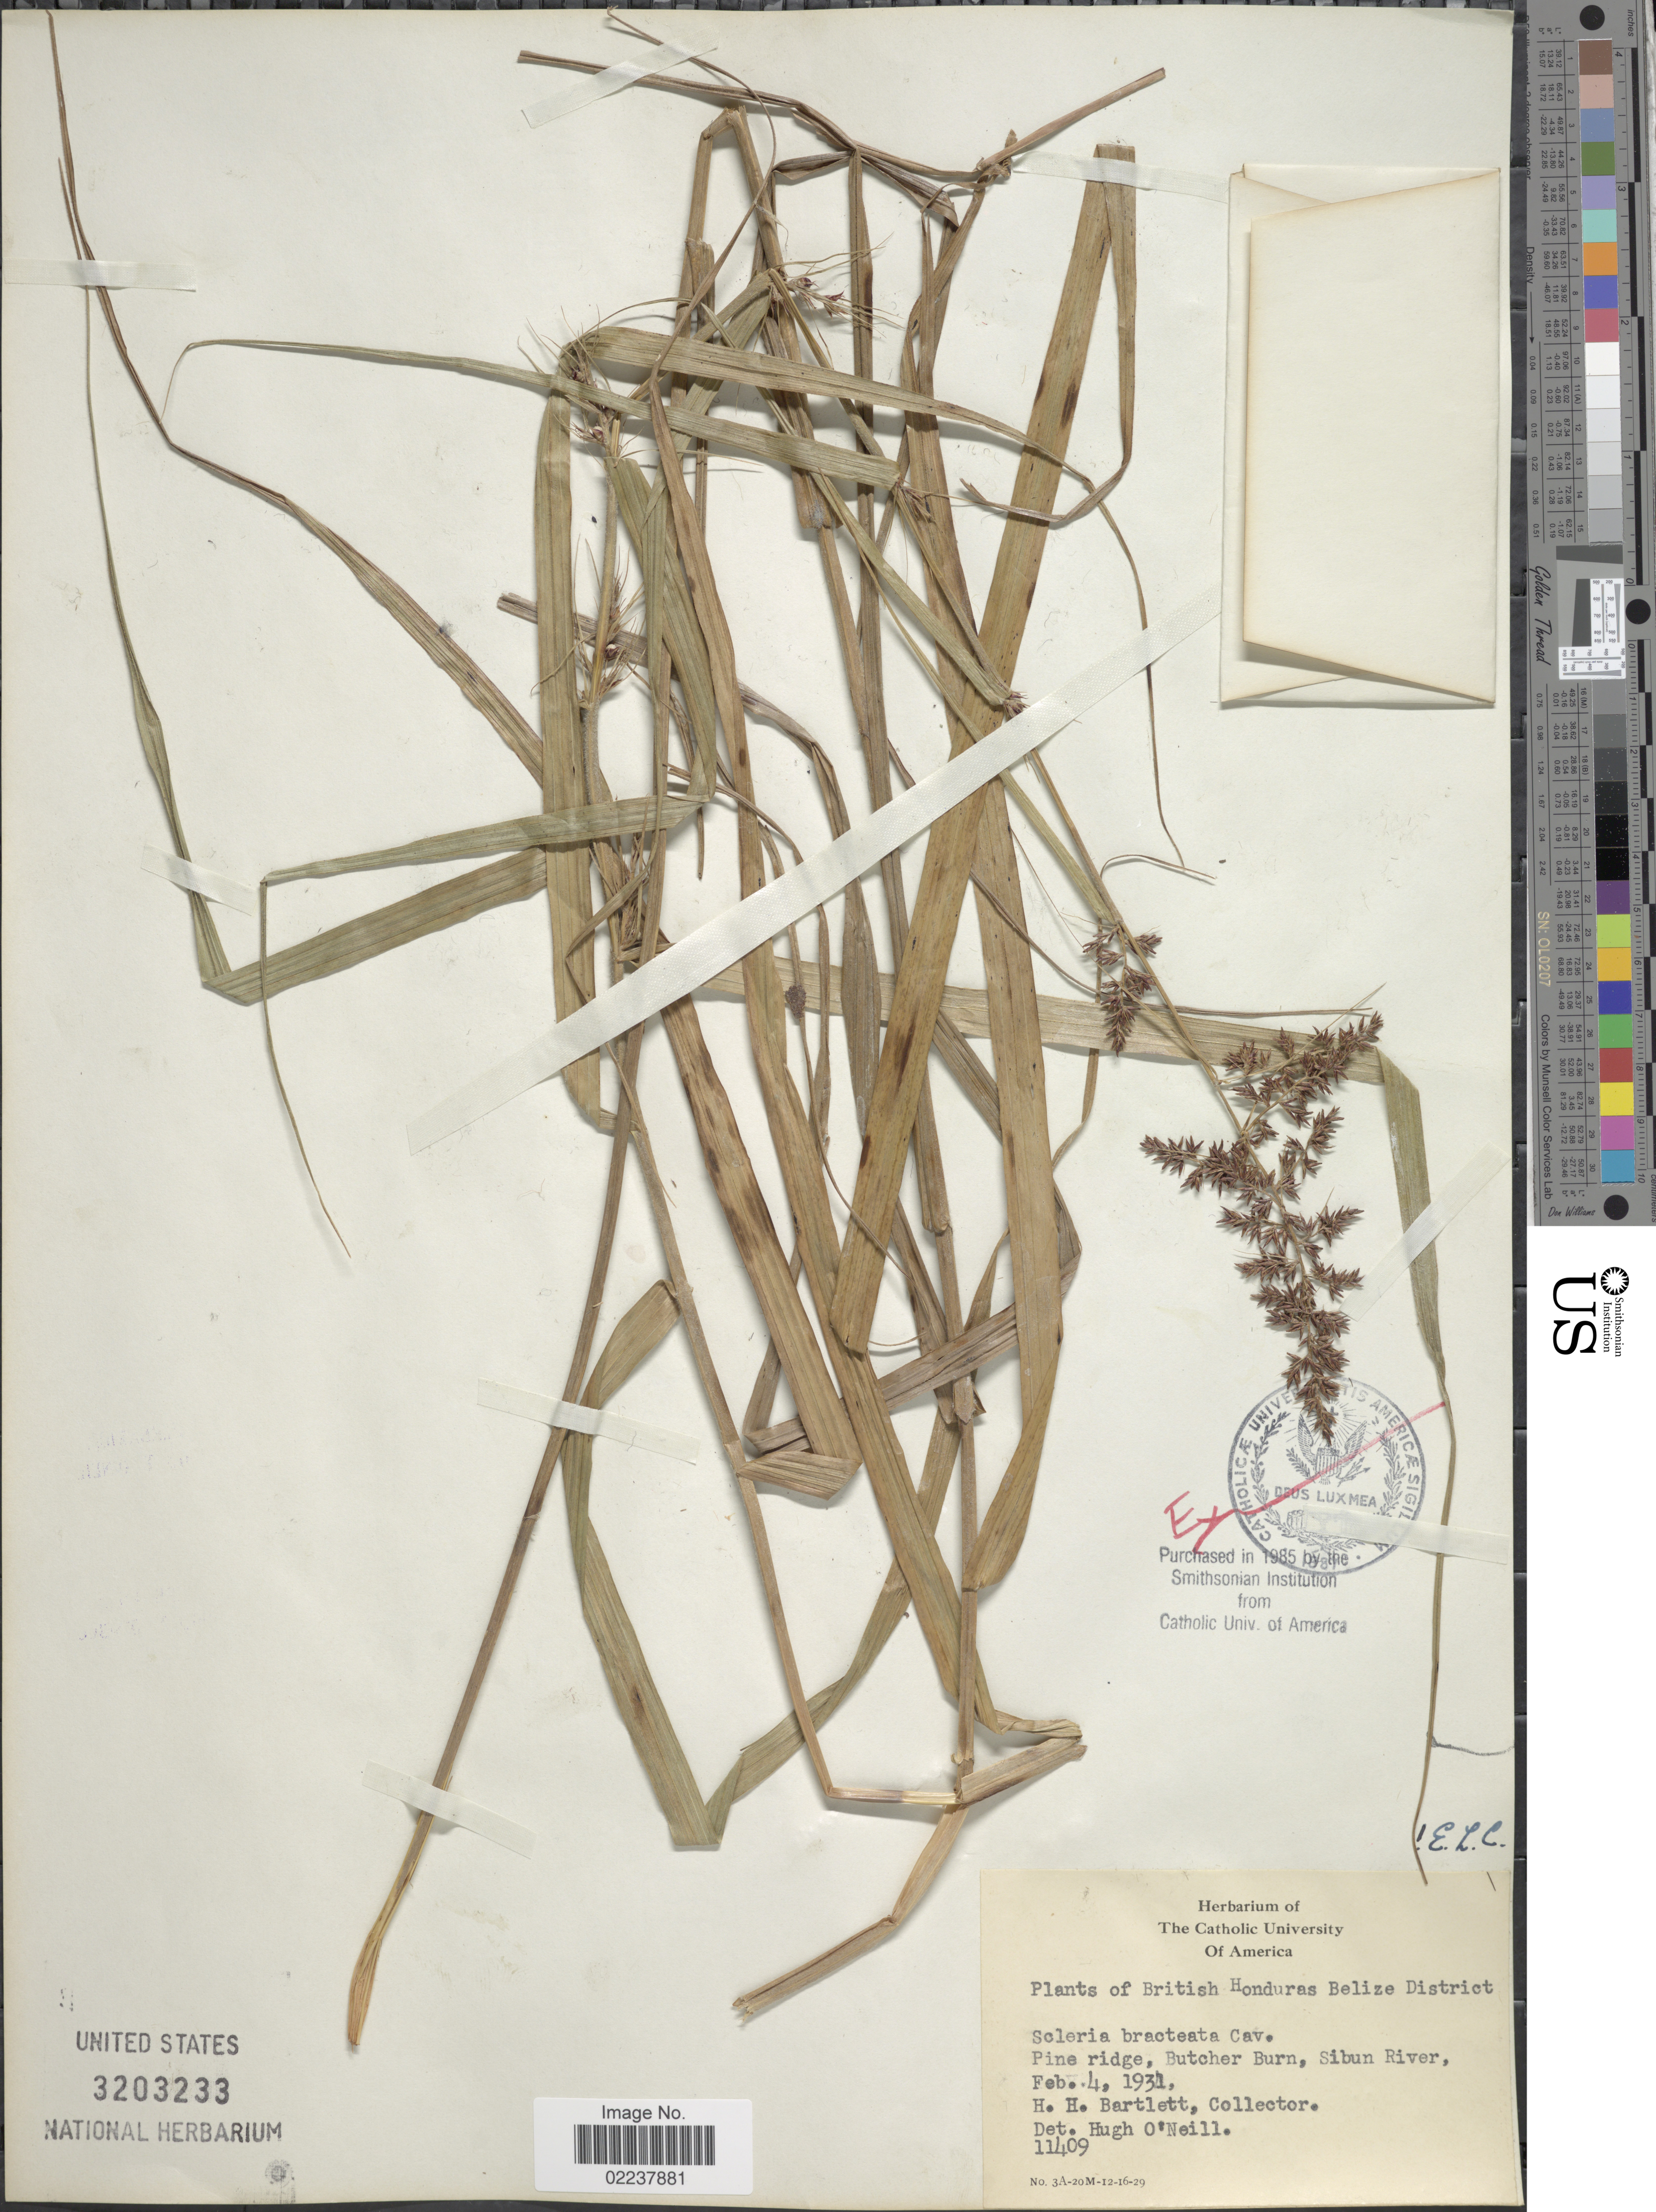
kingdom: Plantae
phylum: Tracheophyta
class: Liliopsida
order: Poales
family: Cyperaceae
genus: Scleria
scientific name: Scleria bracteata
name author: Cav.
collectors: H. H. Bartlett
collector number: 11409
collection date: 1931-02-04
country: Belize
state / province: Belize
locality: British Honduras, Belize District, Pine ridge, Butcher Burn, Sibun River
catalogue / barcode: US 3203233